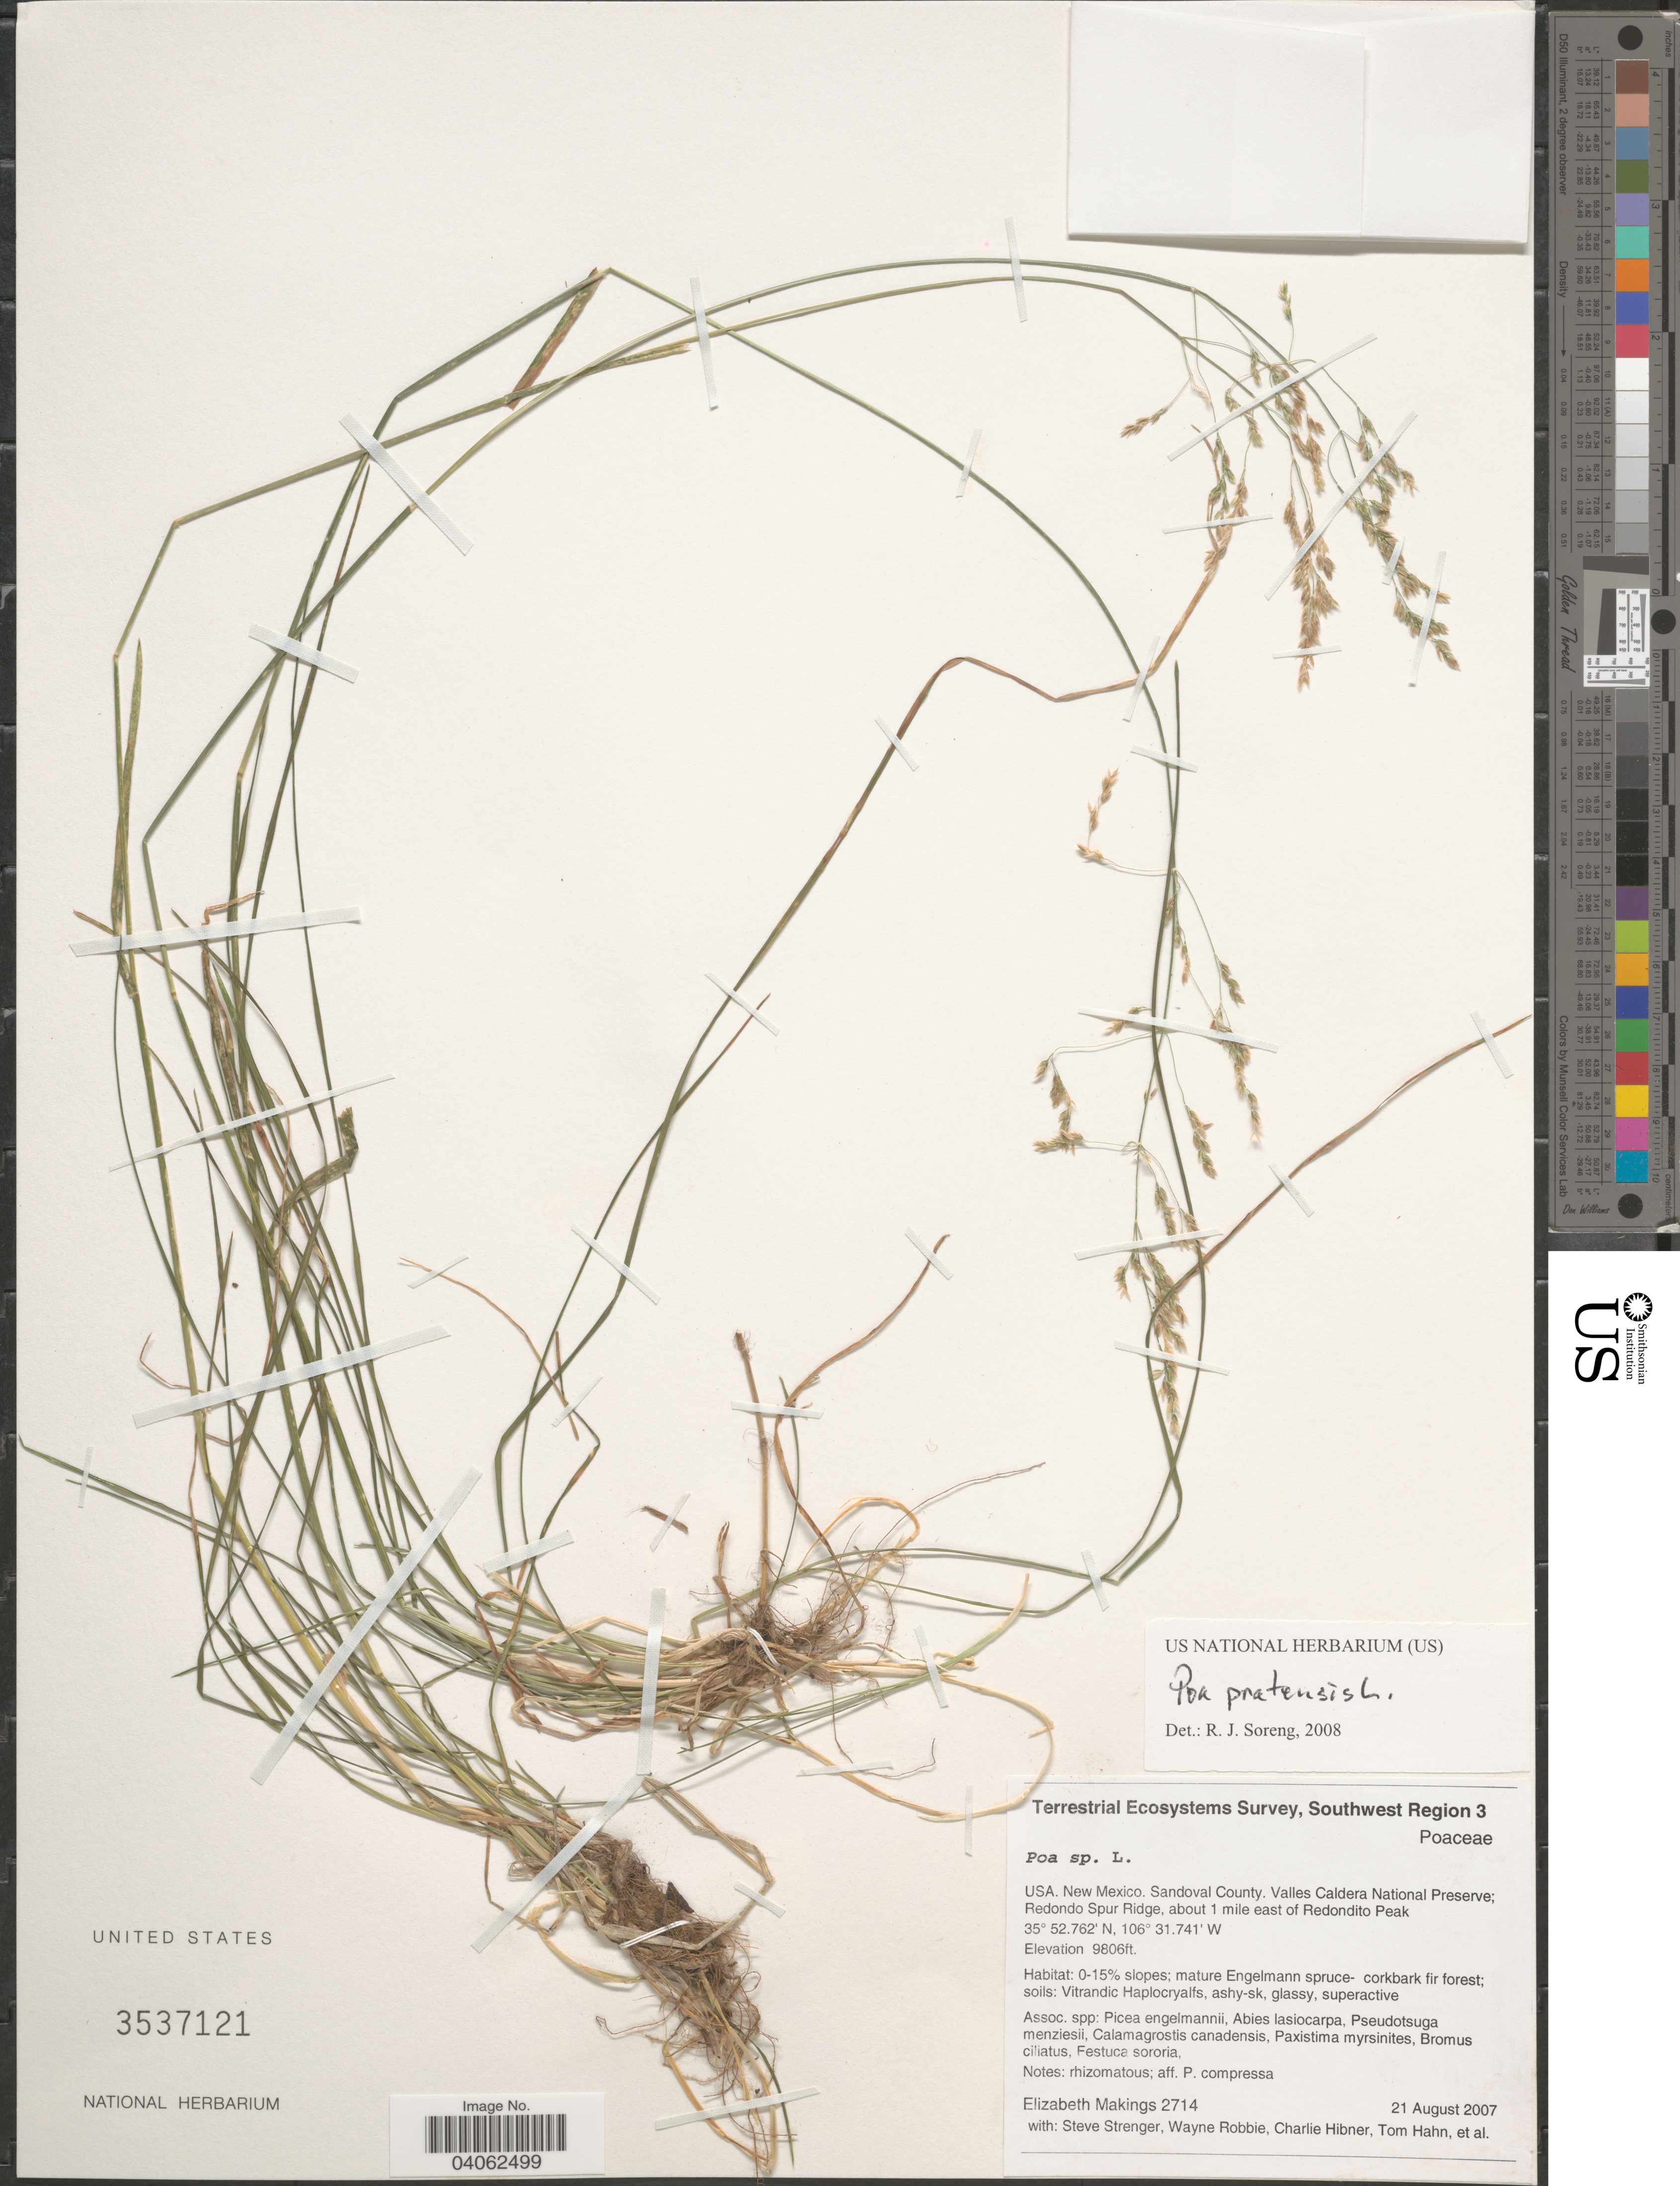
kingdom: Plantae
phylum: Tracheophyta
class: Liliopsida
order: Poales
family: Poaceae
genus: Poa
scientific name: Poa pratensis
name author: L.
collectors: E. Makings, S. Strenger, W. Robbie, C. Hibner & et al.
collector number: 2714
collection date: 2007-08-21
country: United States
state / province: New Mexico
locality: Southwest Region 3 [unsure placement]. Sandoval County, Valles Caldera National Preserve; Redondo Spur Ridge, about 1 mile east of Redondito Peak.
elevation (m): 2989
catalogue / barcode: US 3537121